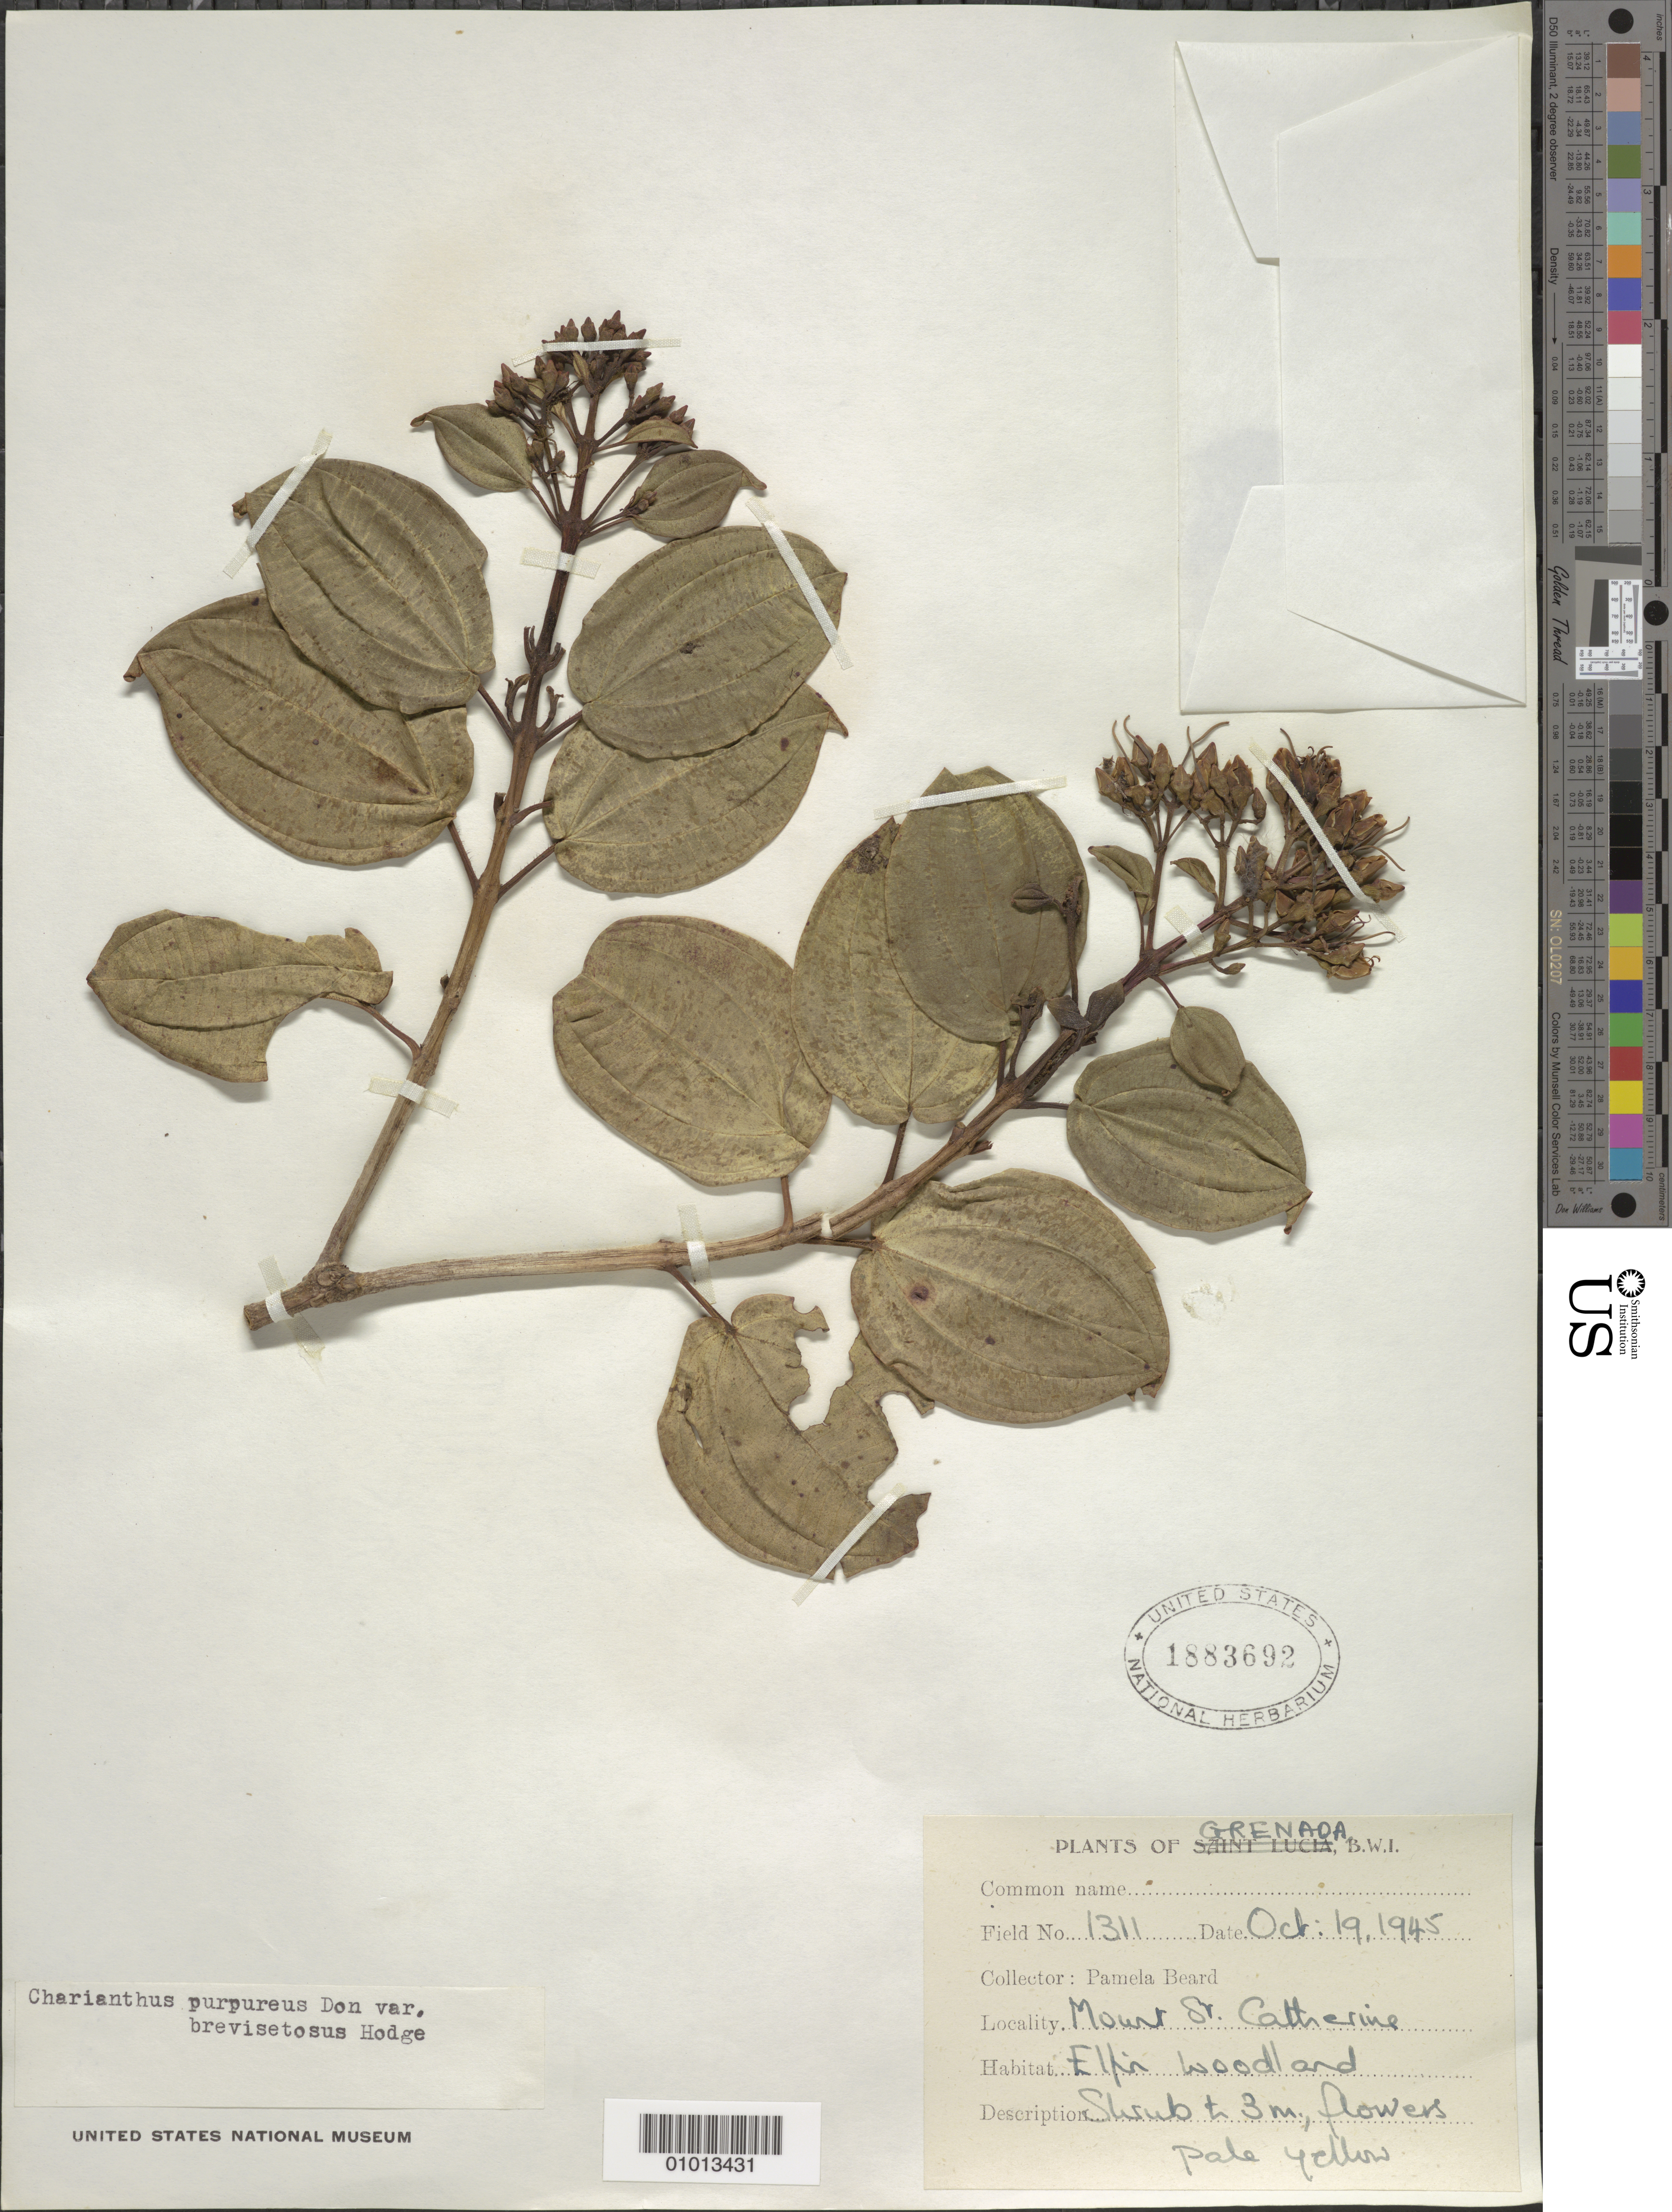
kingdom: Plantae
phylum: Tracheophyta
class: Magnoliopsida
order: Myrtales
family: Melastomataceae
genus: Charianthus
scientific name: Charianthus grenadensis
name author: Penneys & Judd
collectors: P. Beard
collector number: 1311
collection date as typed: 19 Oct 1945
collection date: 1945-10-19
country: Grenada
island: Grenada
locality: Mt. St. Catherine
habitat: Elfin woodland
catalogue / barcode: US 1883692